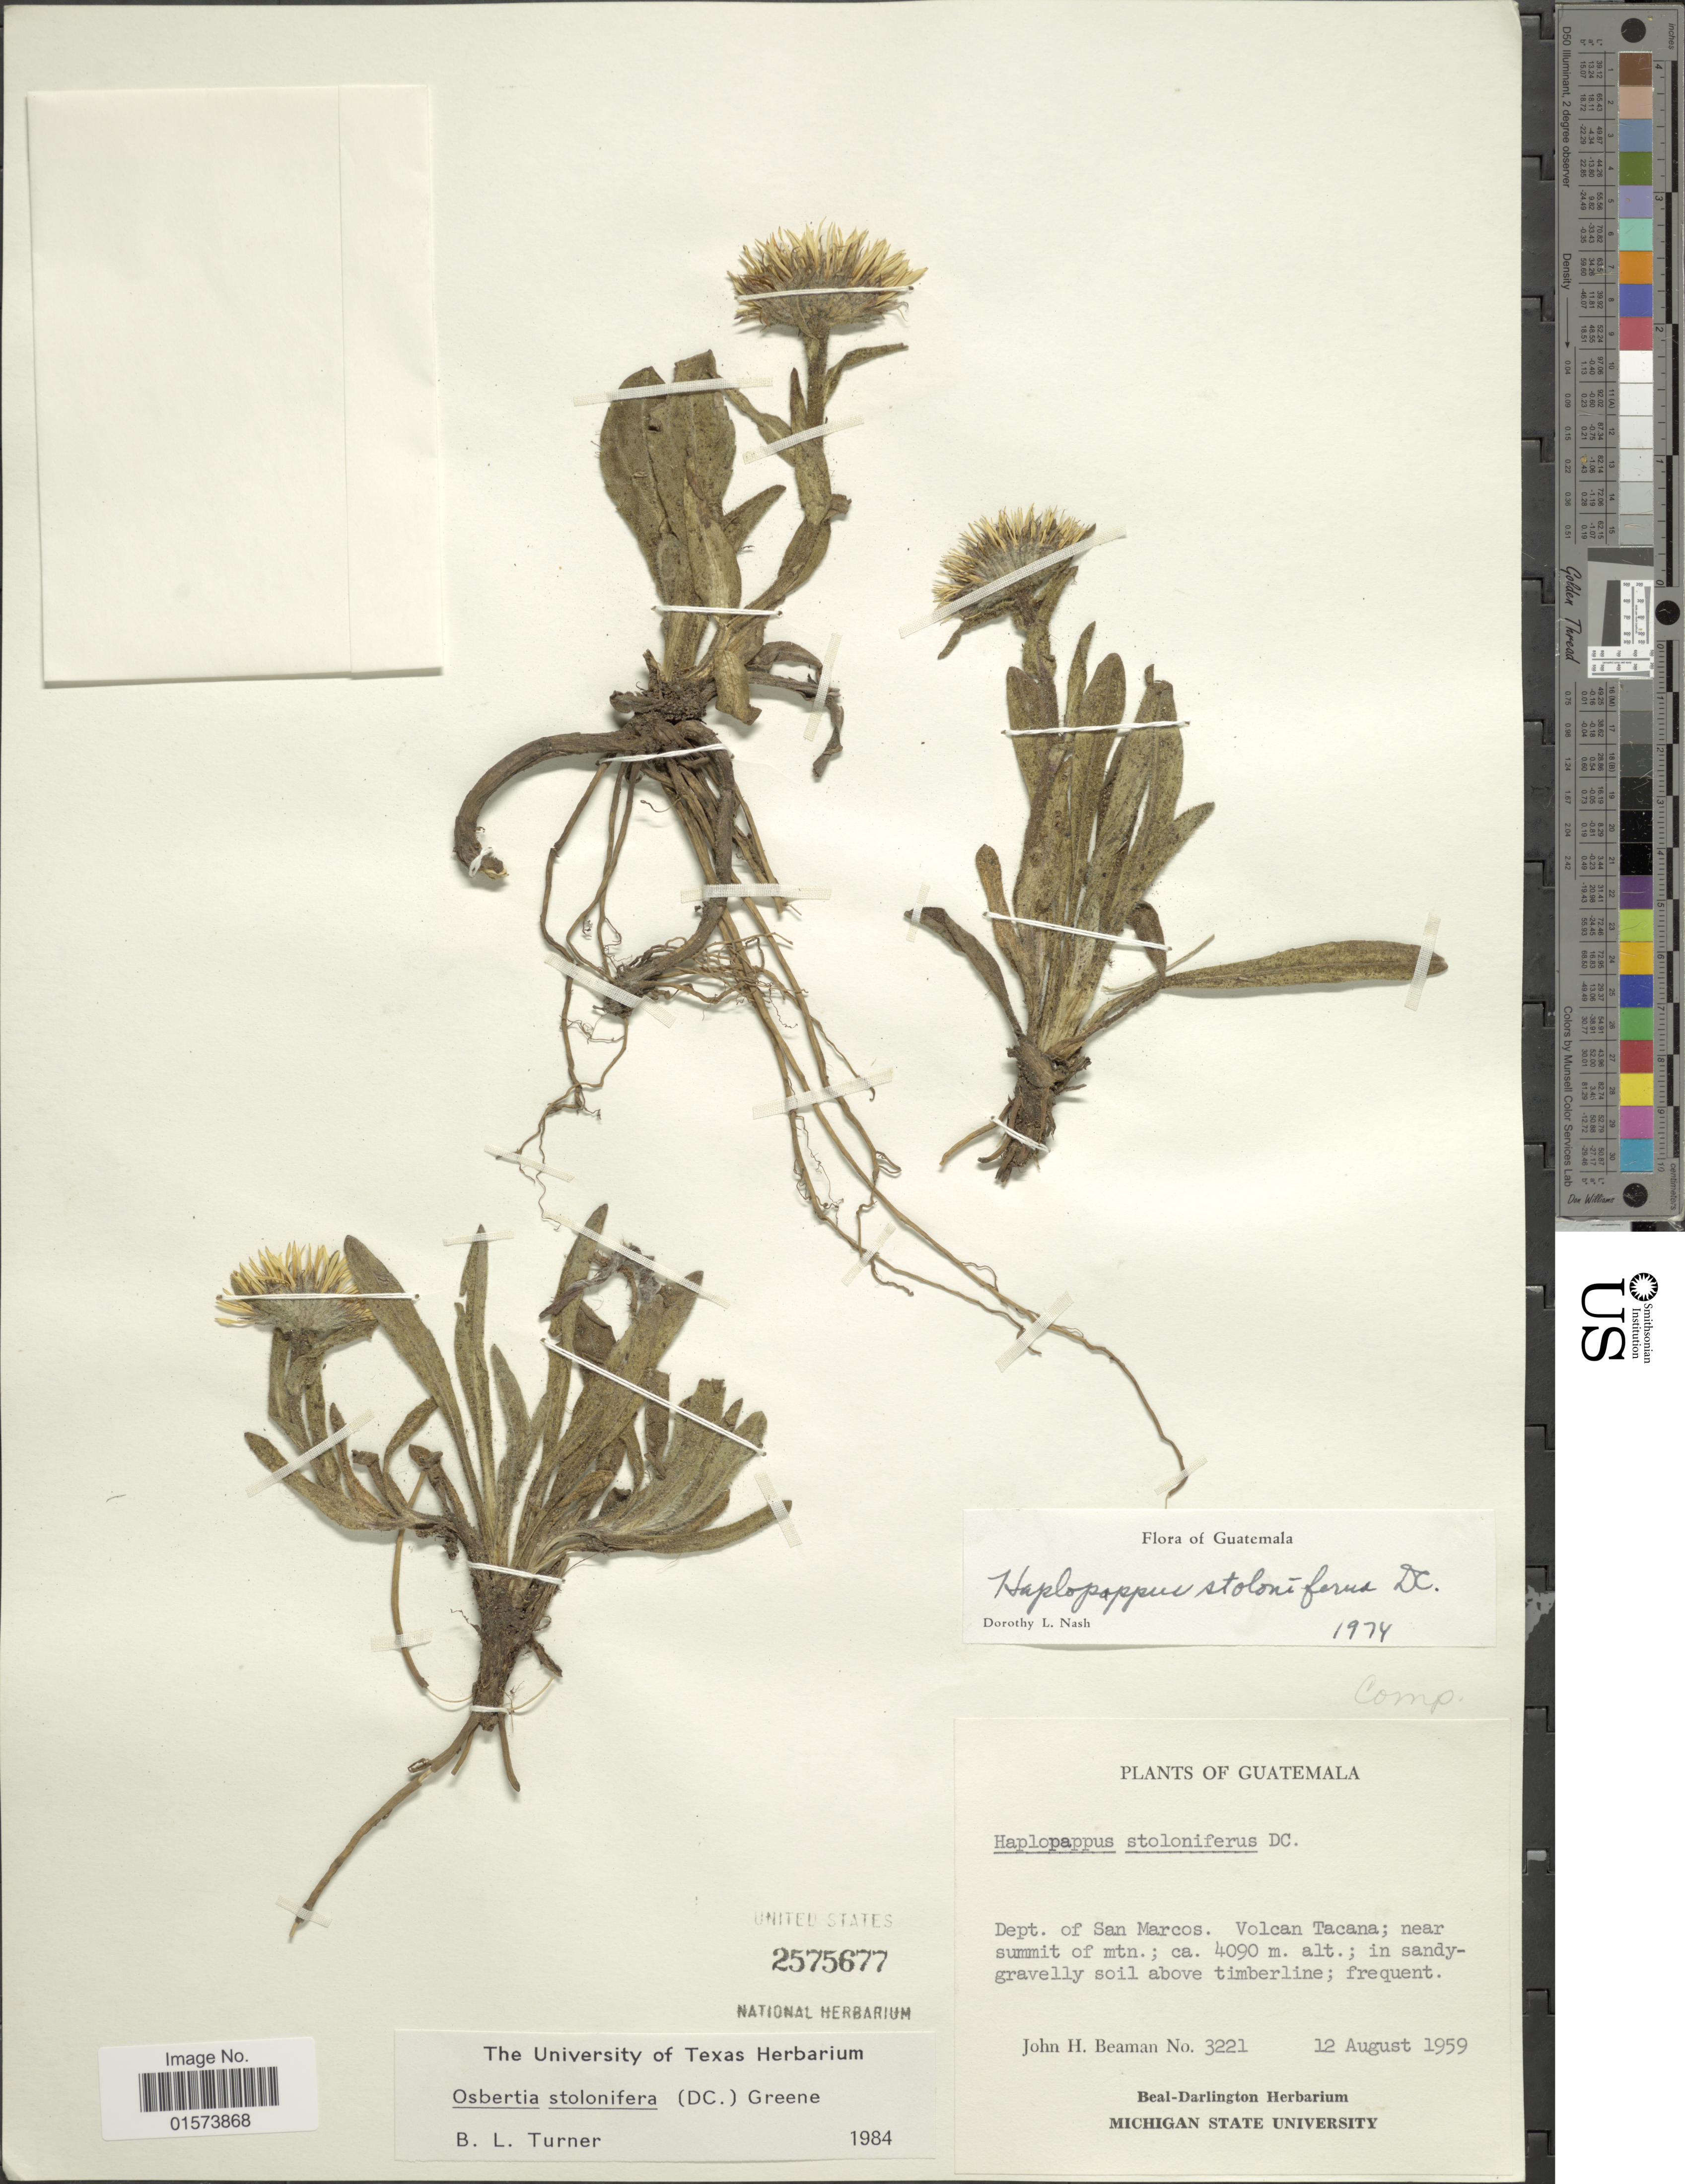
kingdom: Plantae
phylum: Tracheophyta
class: Magnoliopsida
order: Asterales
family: Asteraceae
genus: Osbertia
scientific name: Osbertia stolonifera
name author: (DC.) Greene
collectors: J. H. Beaman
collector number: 3221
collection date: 1959-08-12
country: Guatemala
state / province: San Marcos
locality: Volcan Tacana; near summit of mtn.; in sandy-gravelly soil above timberline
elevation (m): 4090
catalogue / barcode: US 2575677